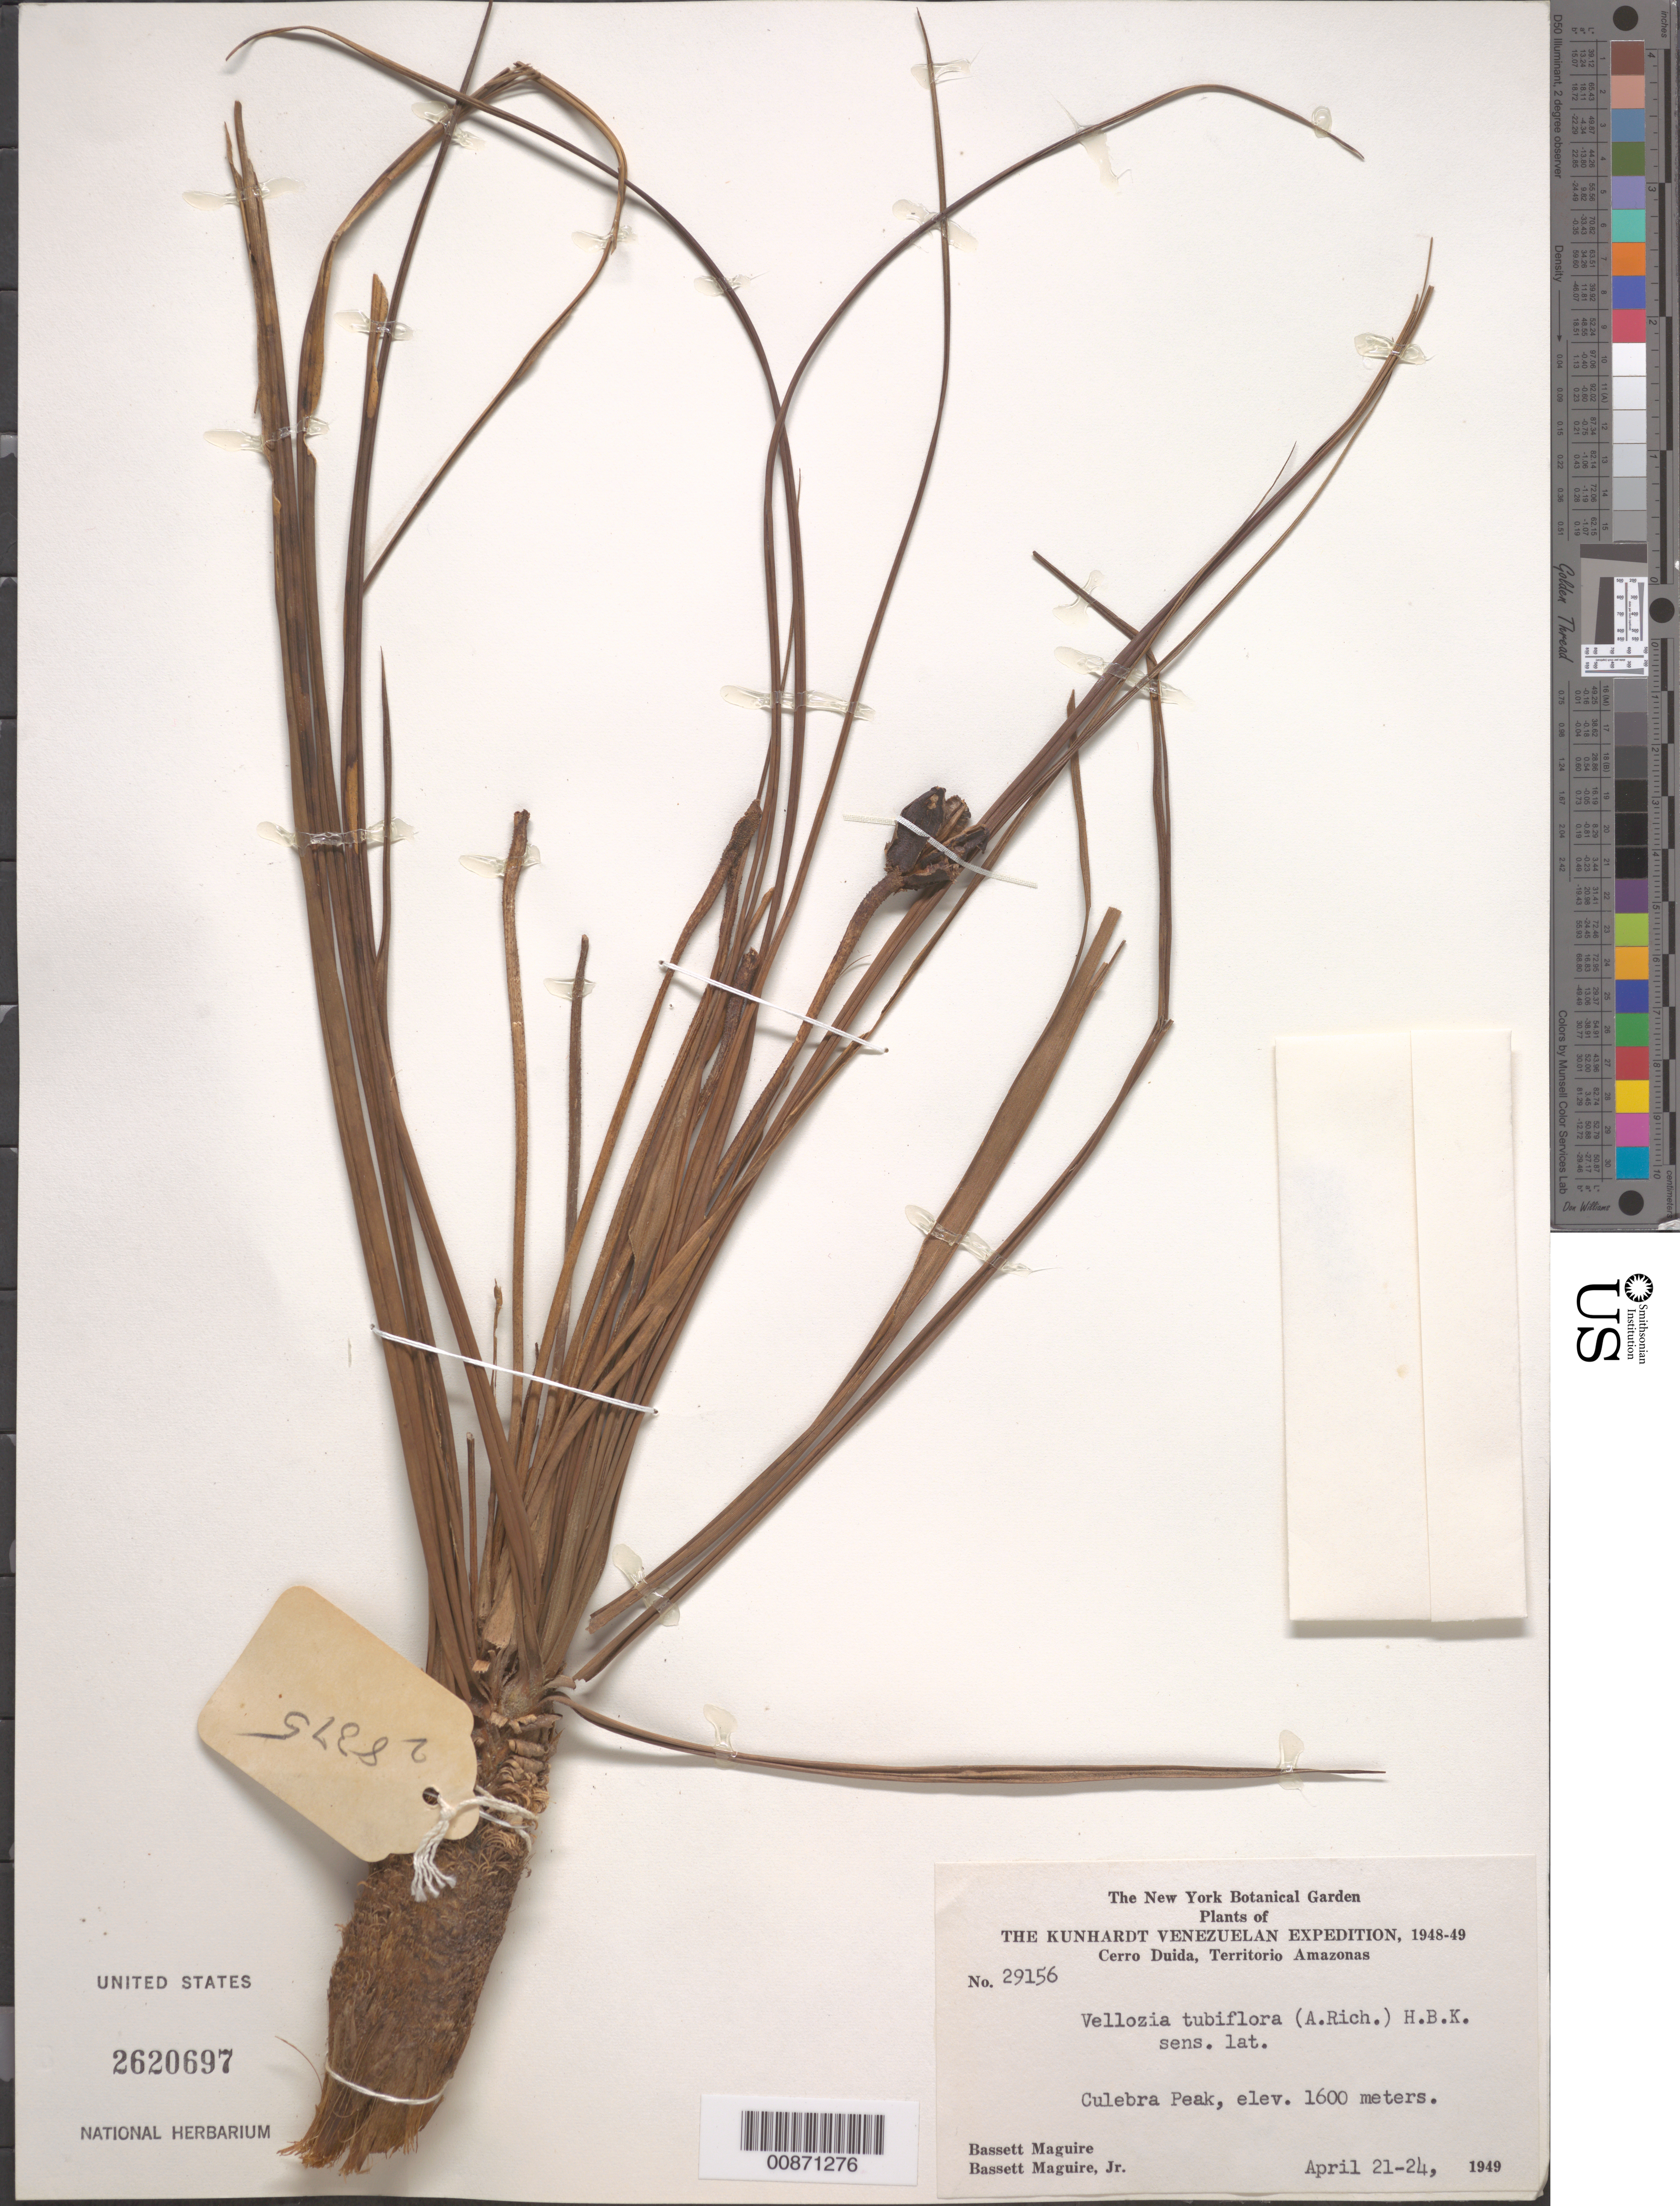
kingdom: Plantae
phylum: Tracheophyta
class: Liliopsida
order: Pandanales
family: Velloziaceae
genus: Vellozia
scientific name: Vellozia tubiflora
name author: (A. Rich.) Kunth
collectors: B. Maguire & B. Maguire Jr.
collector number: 29156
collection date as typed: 21-Apr-49 to 24-Apr-49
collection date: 1949-04-21/1949-04-24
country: Venezuela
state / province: Amazonas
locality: Cerro Duida, Culebra Peak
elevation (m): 1600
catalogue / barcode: US 2620697